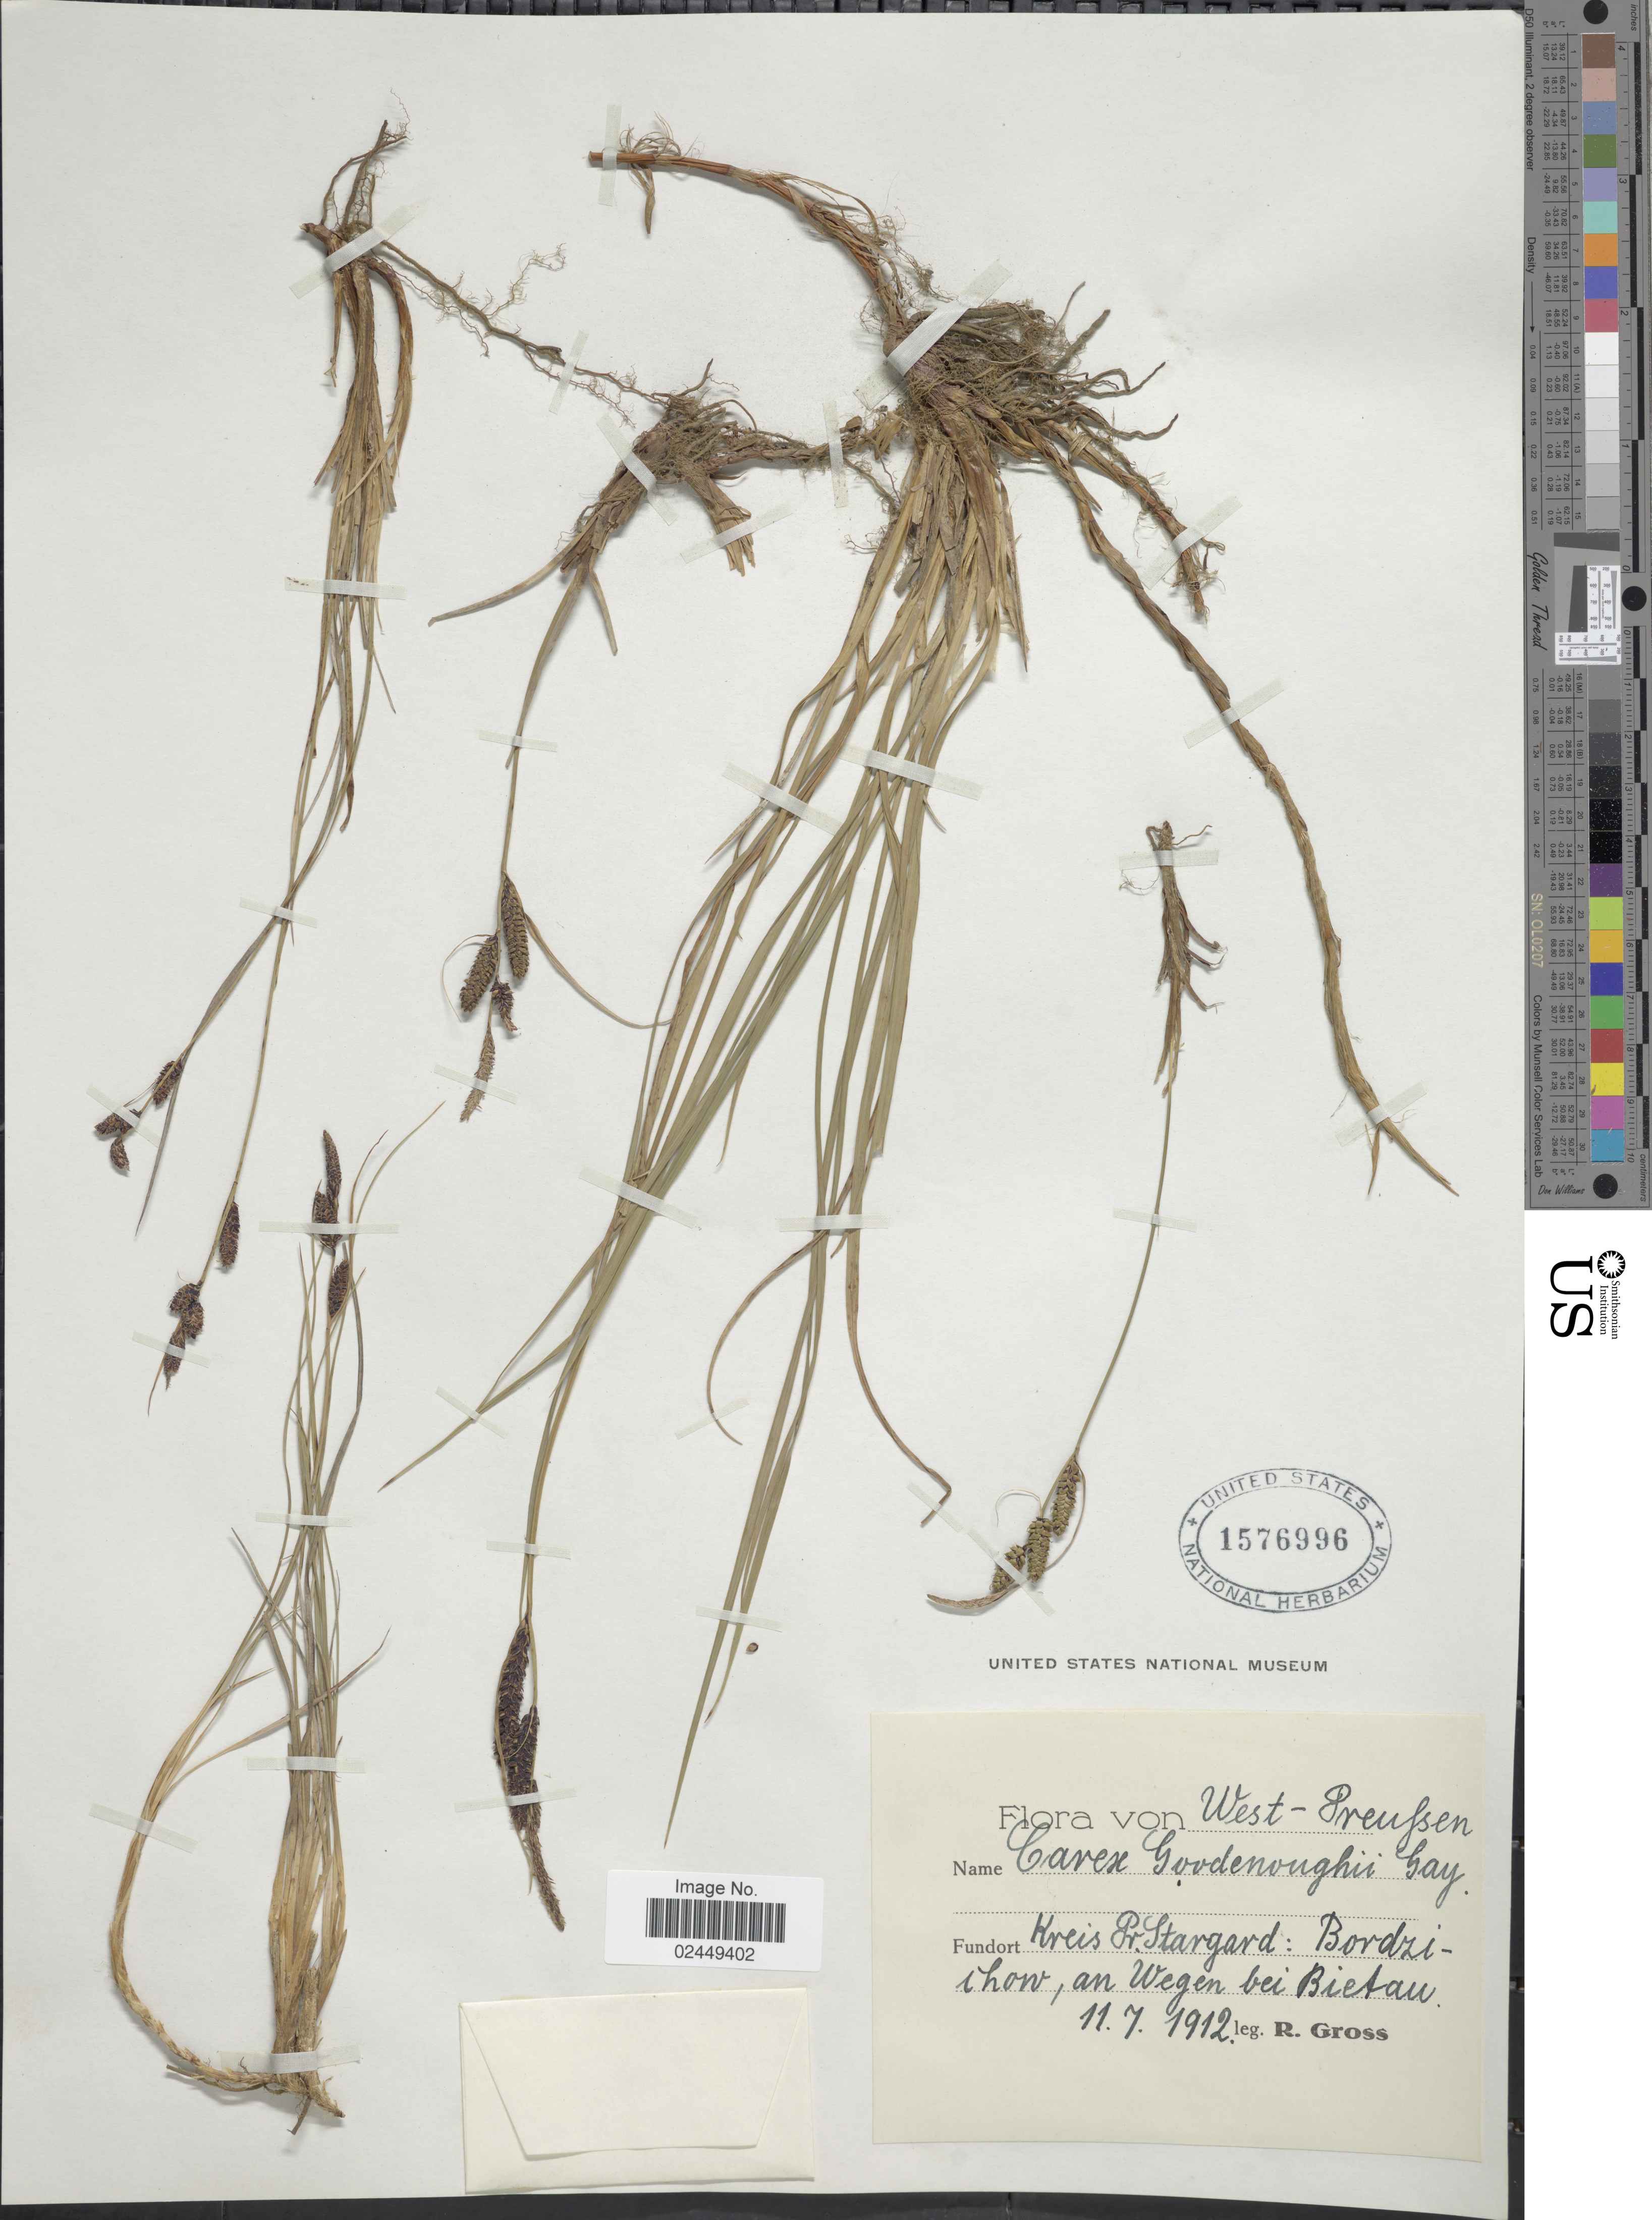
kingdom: Plantae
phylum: Tracheophyta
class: Liliopsida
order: Poales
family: Cyperaceae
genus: Carex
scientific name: Carex nigra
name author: (L.) Reichard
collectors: R. Gross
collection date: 1912-07-11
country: Poland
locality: West-Preussen, Kreis Pr. Stargard: Borzi-ihow, an Wegen bei Bietau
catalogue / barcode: US 1576996